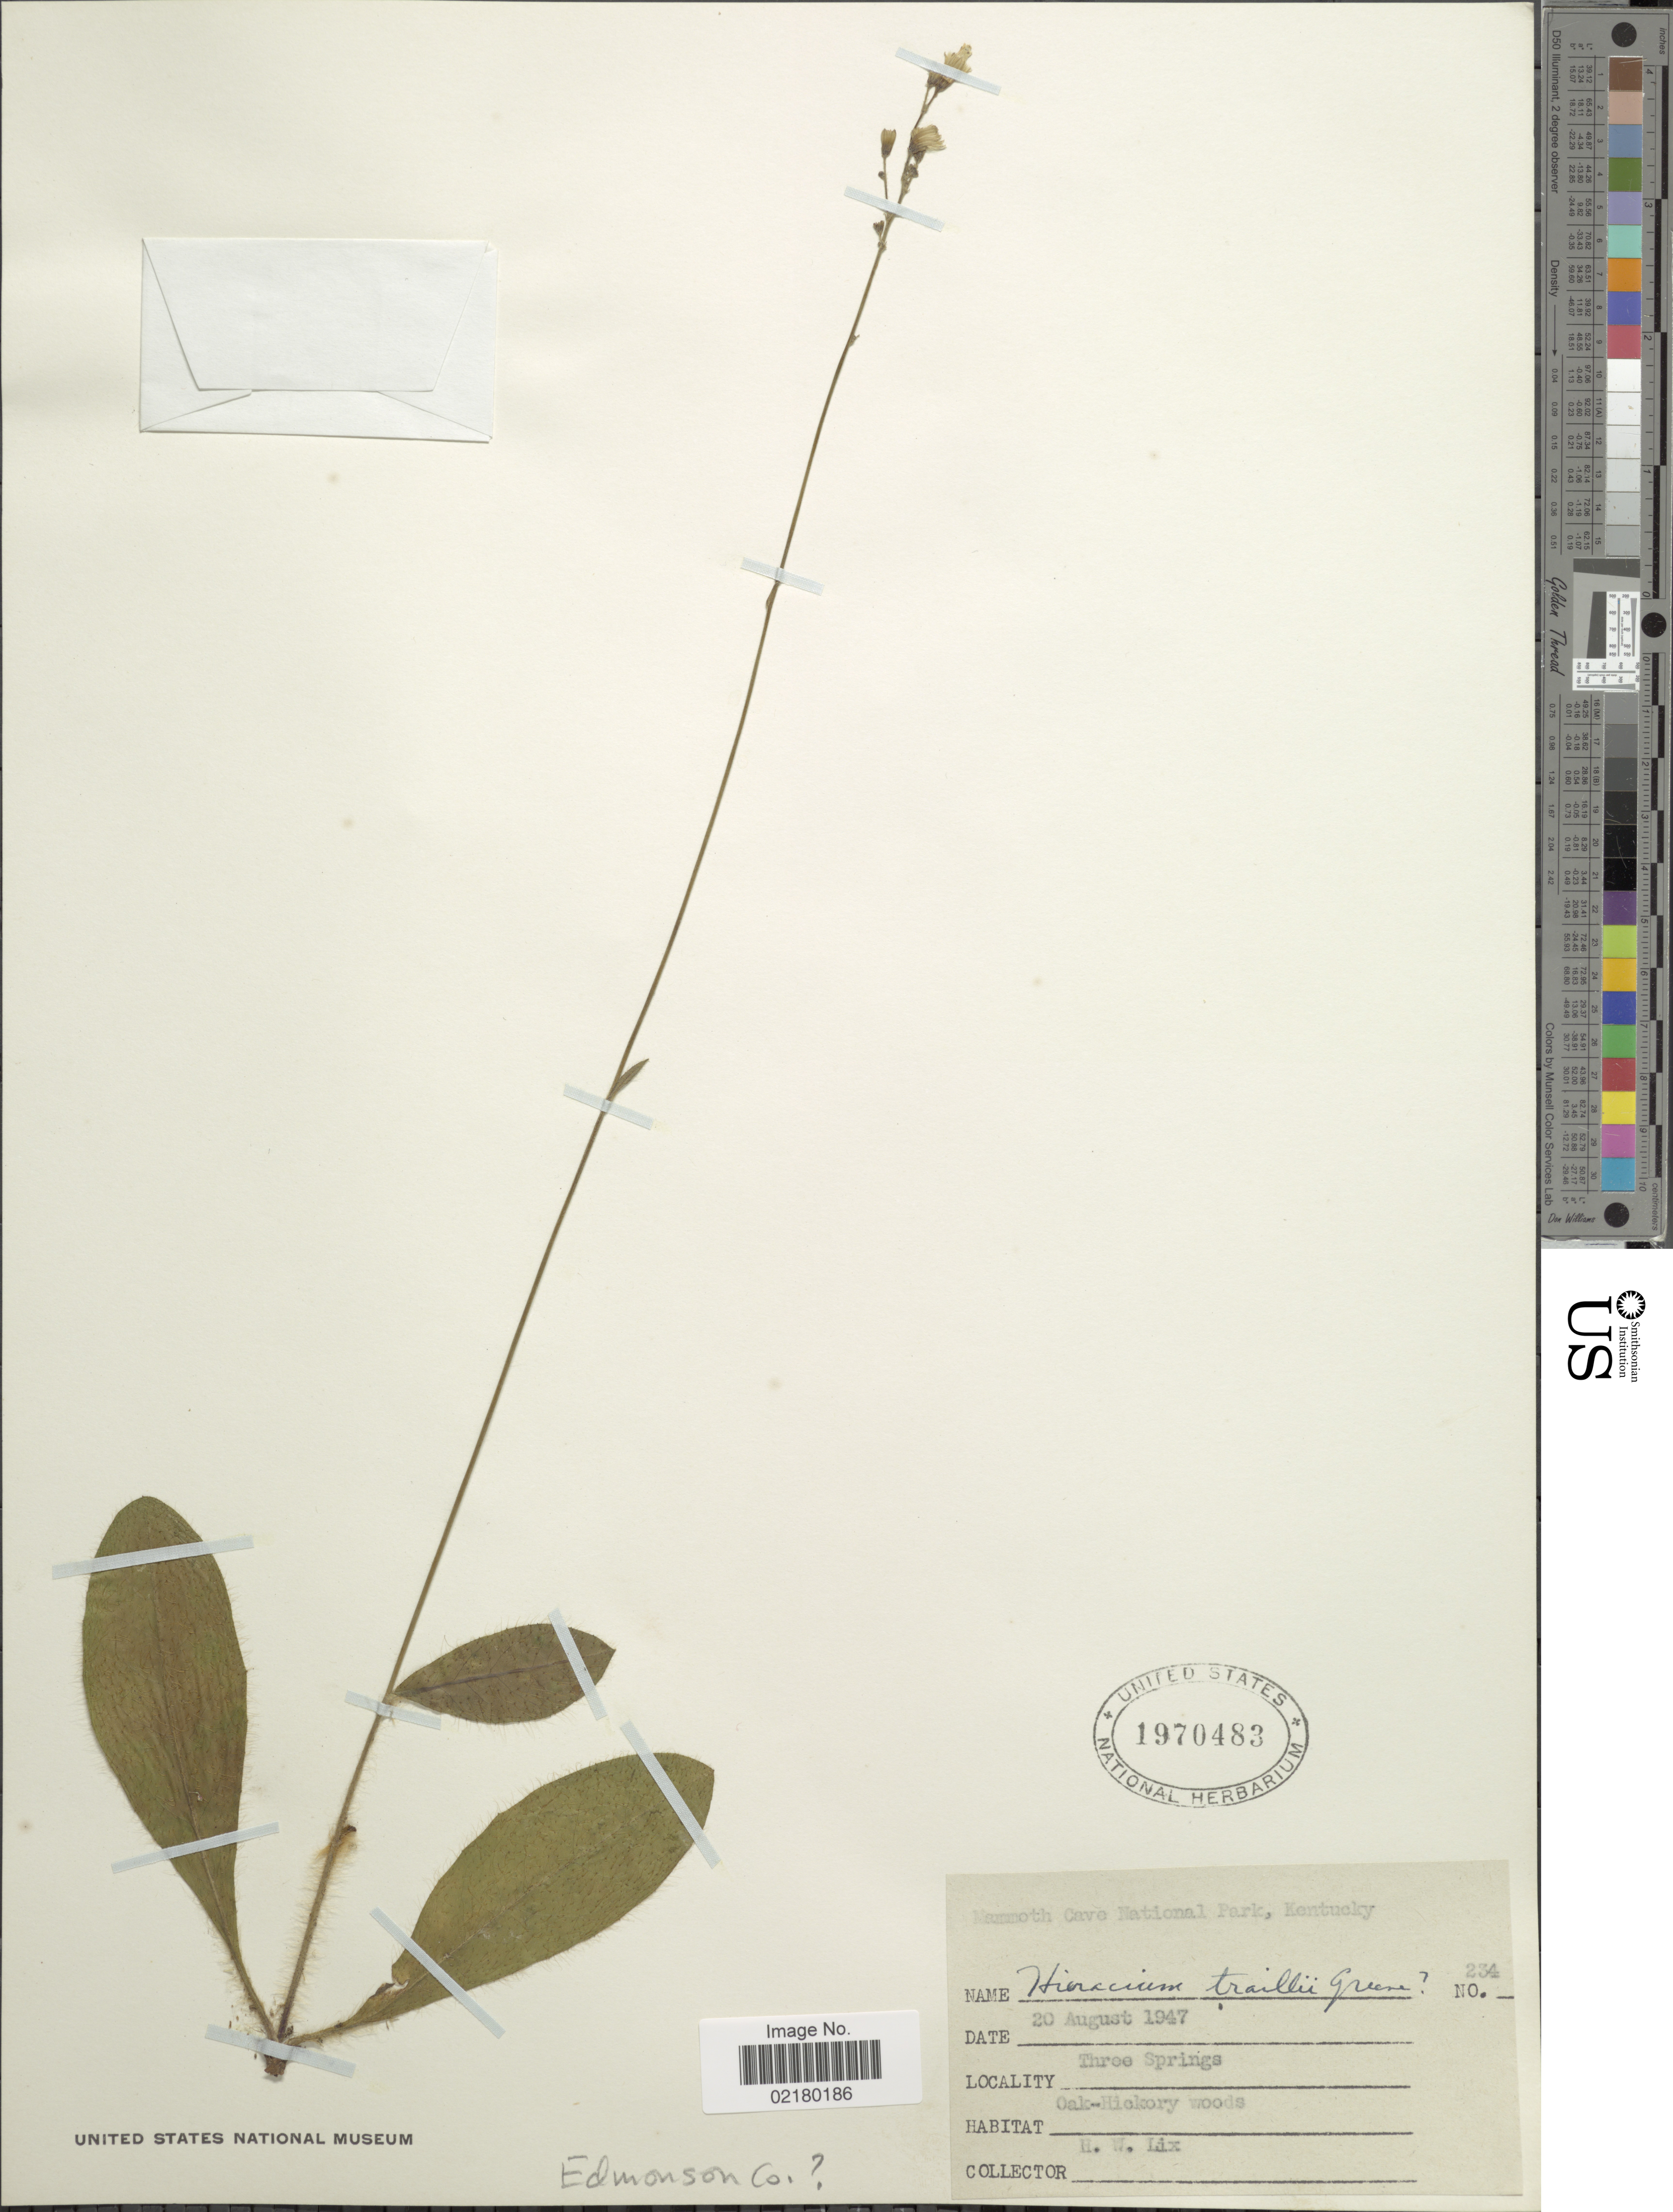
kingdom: Plantae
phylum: Tracheophyta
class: Magnoliopsida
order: Asterales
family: Asteraceae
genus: Hieracium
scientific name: Hieracium gronovii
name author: L.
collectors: H. W. Lix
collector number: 234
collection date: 1947-08-20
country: United States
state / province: Kentucky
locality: Nammoth Cave National Park, Three Springs, Oak-Hickery woods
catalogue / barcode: US 1970483